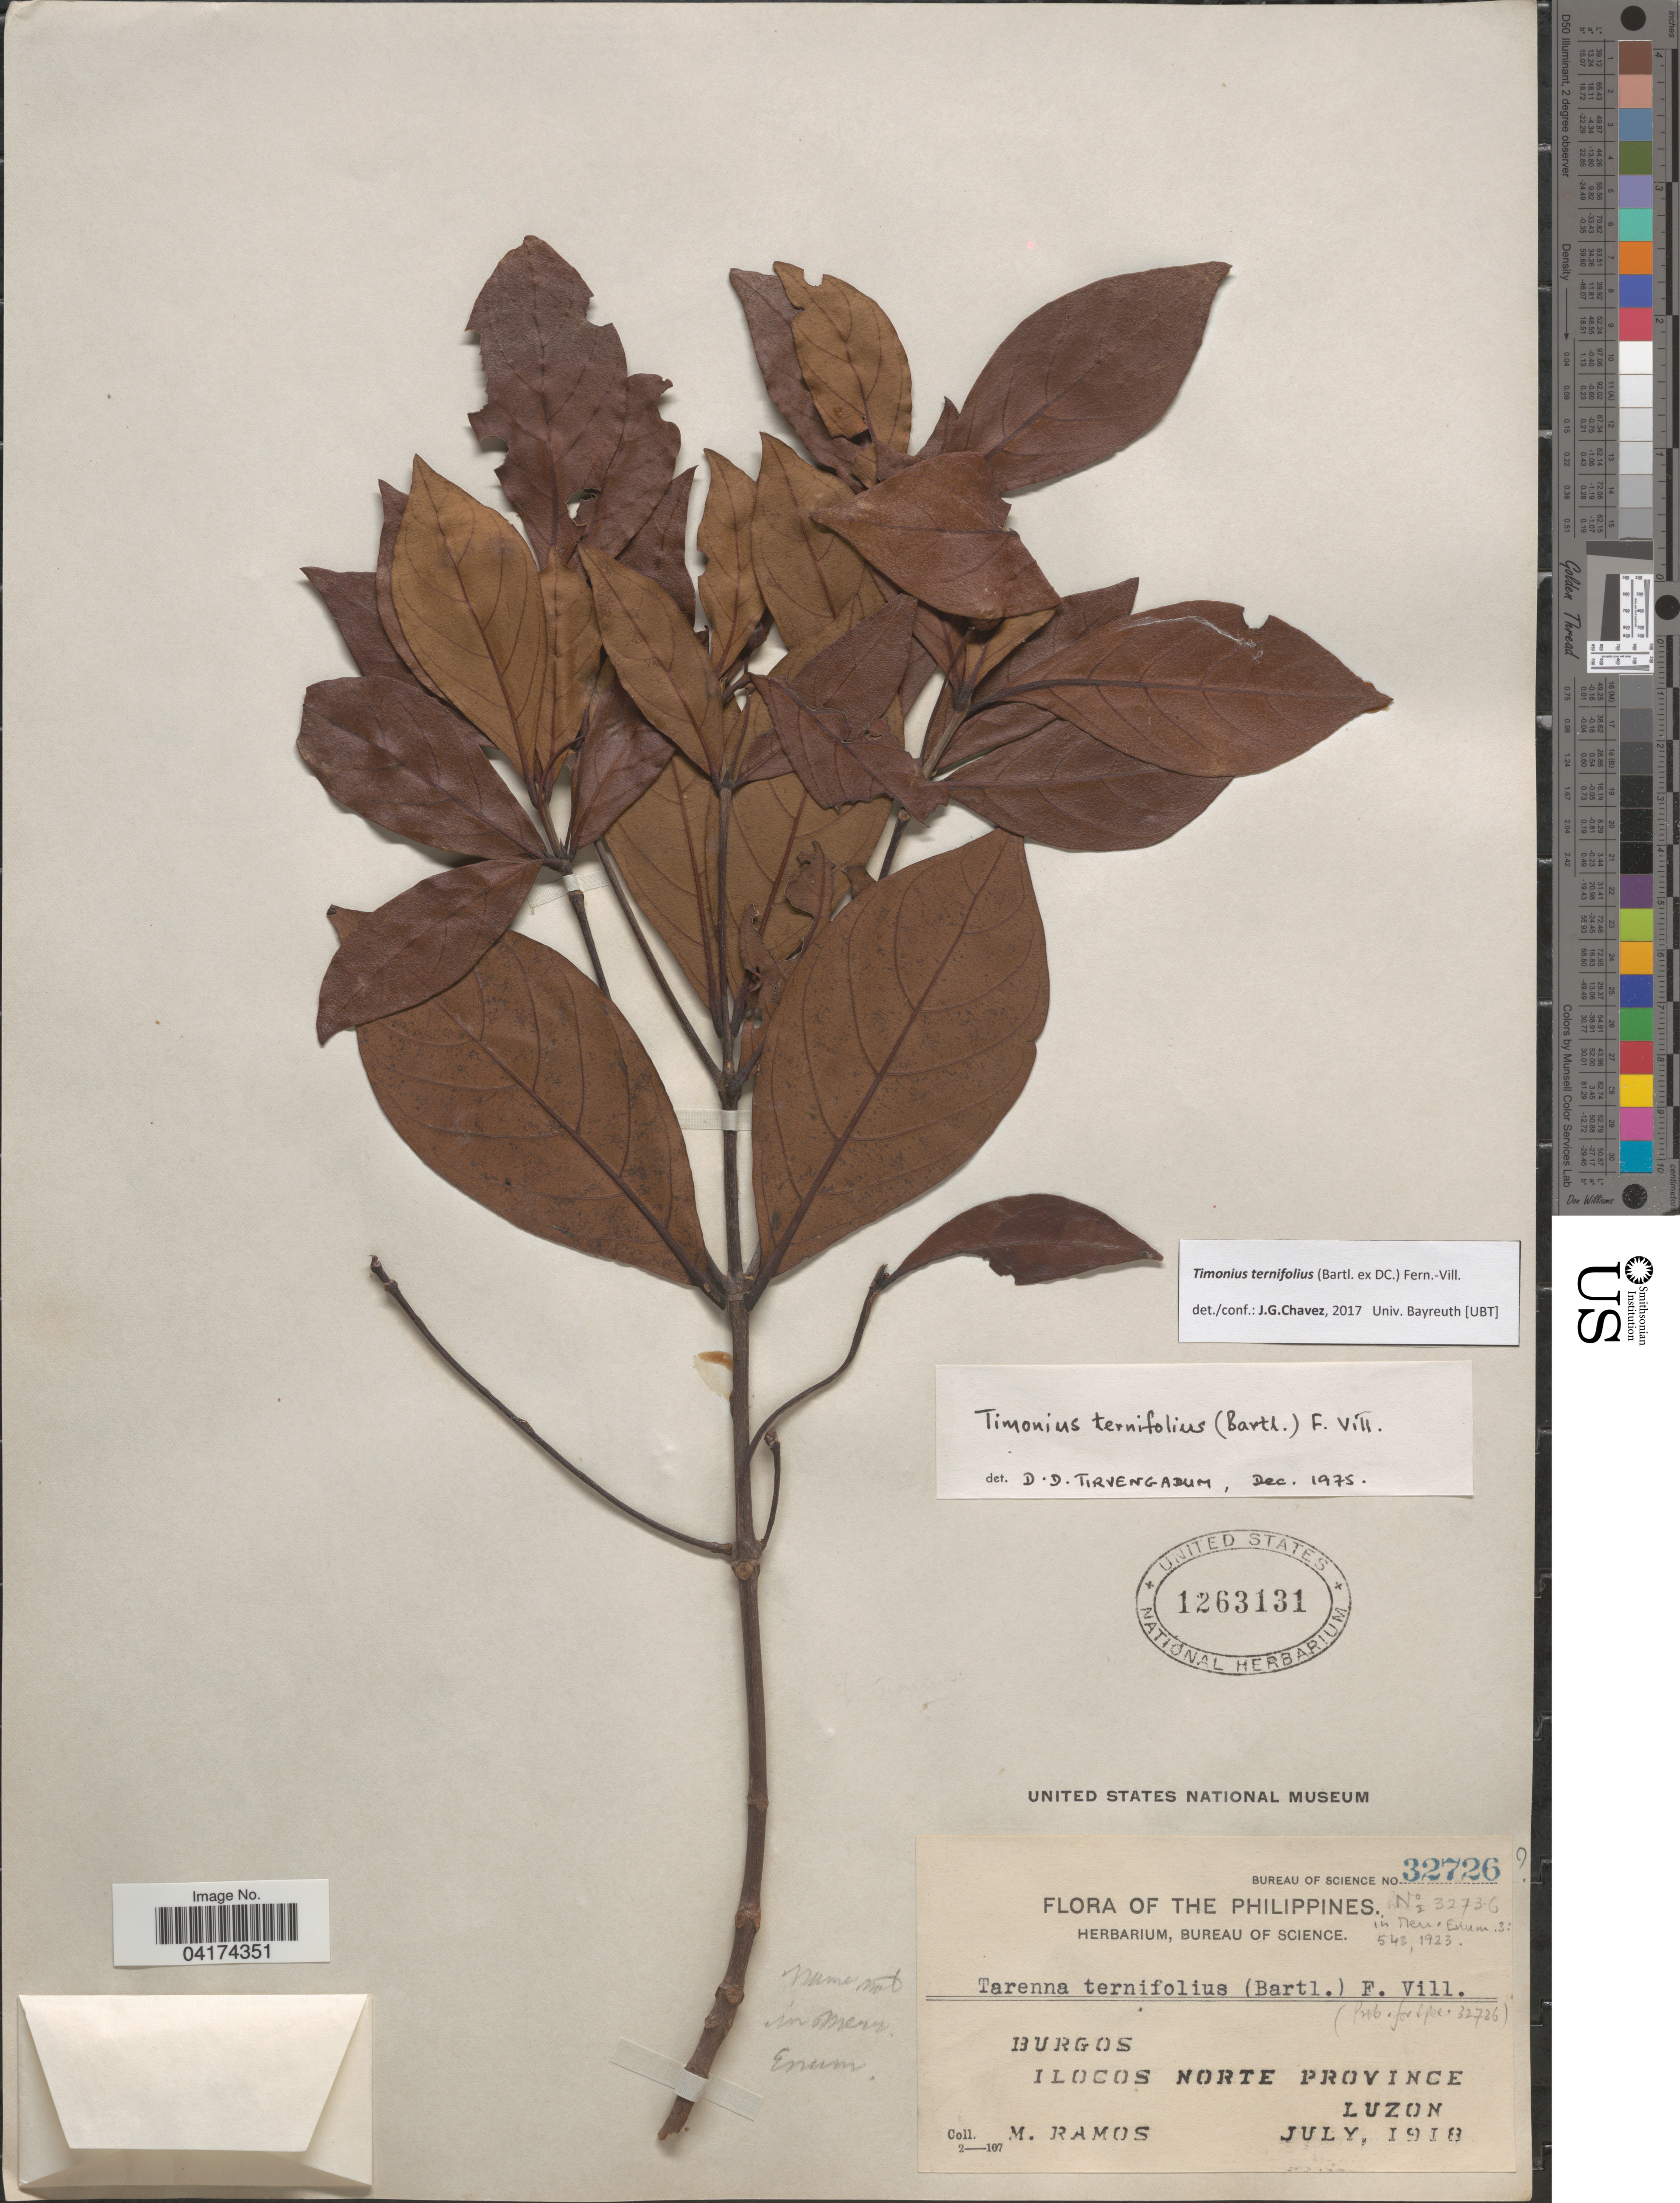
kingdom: Plantae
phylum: Tracheophyta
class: Magnoliopsida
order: Gentianales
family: Rubiaceae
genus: Timonius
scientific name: Timonius ternifolius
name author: (Bartl. ex DC.) Fern.-Vill.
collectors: M. Ramos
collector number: Bureau of Science 32726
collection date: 1918-07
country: Philippines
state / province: Ilocos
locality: Burgos. Ilocos Norte Province. Luzon.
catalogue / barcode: US 1263131